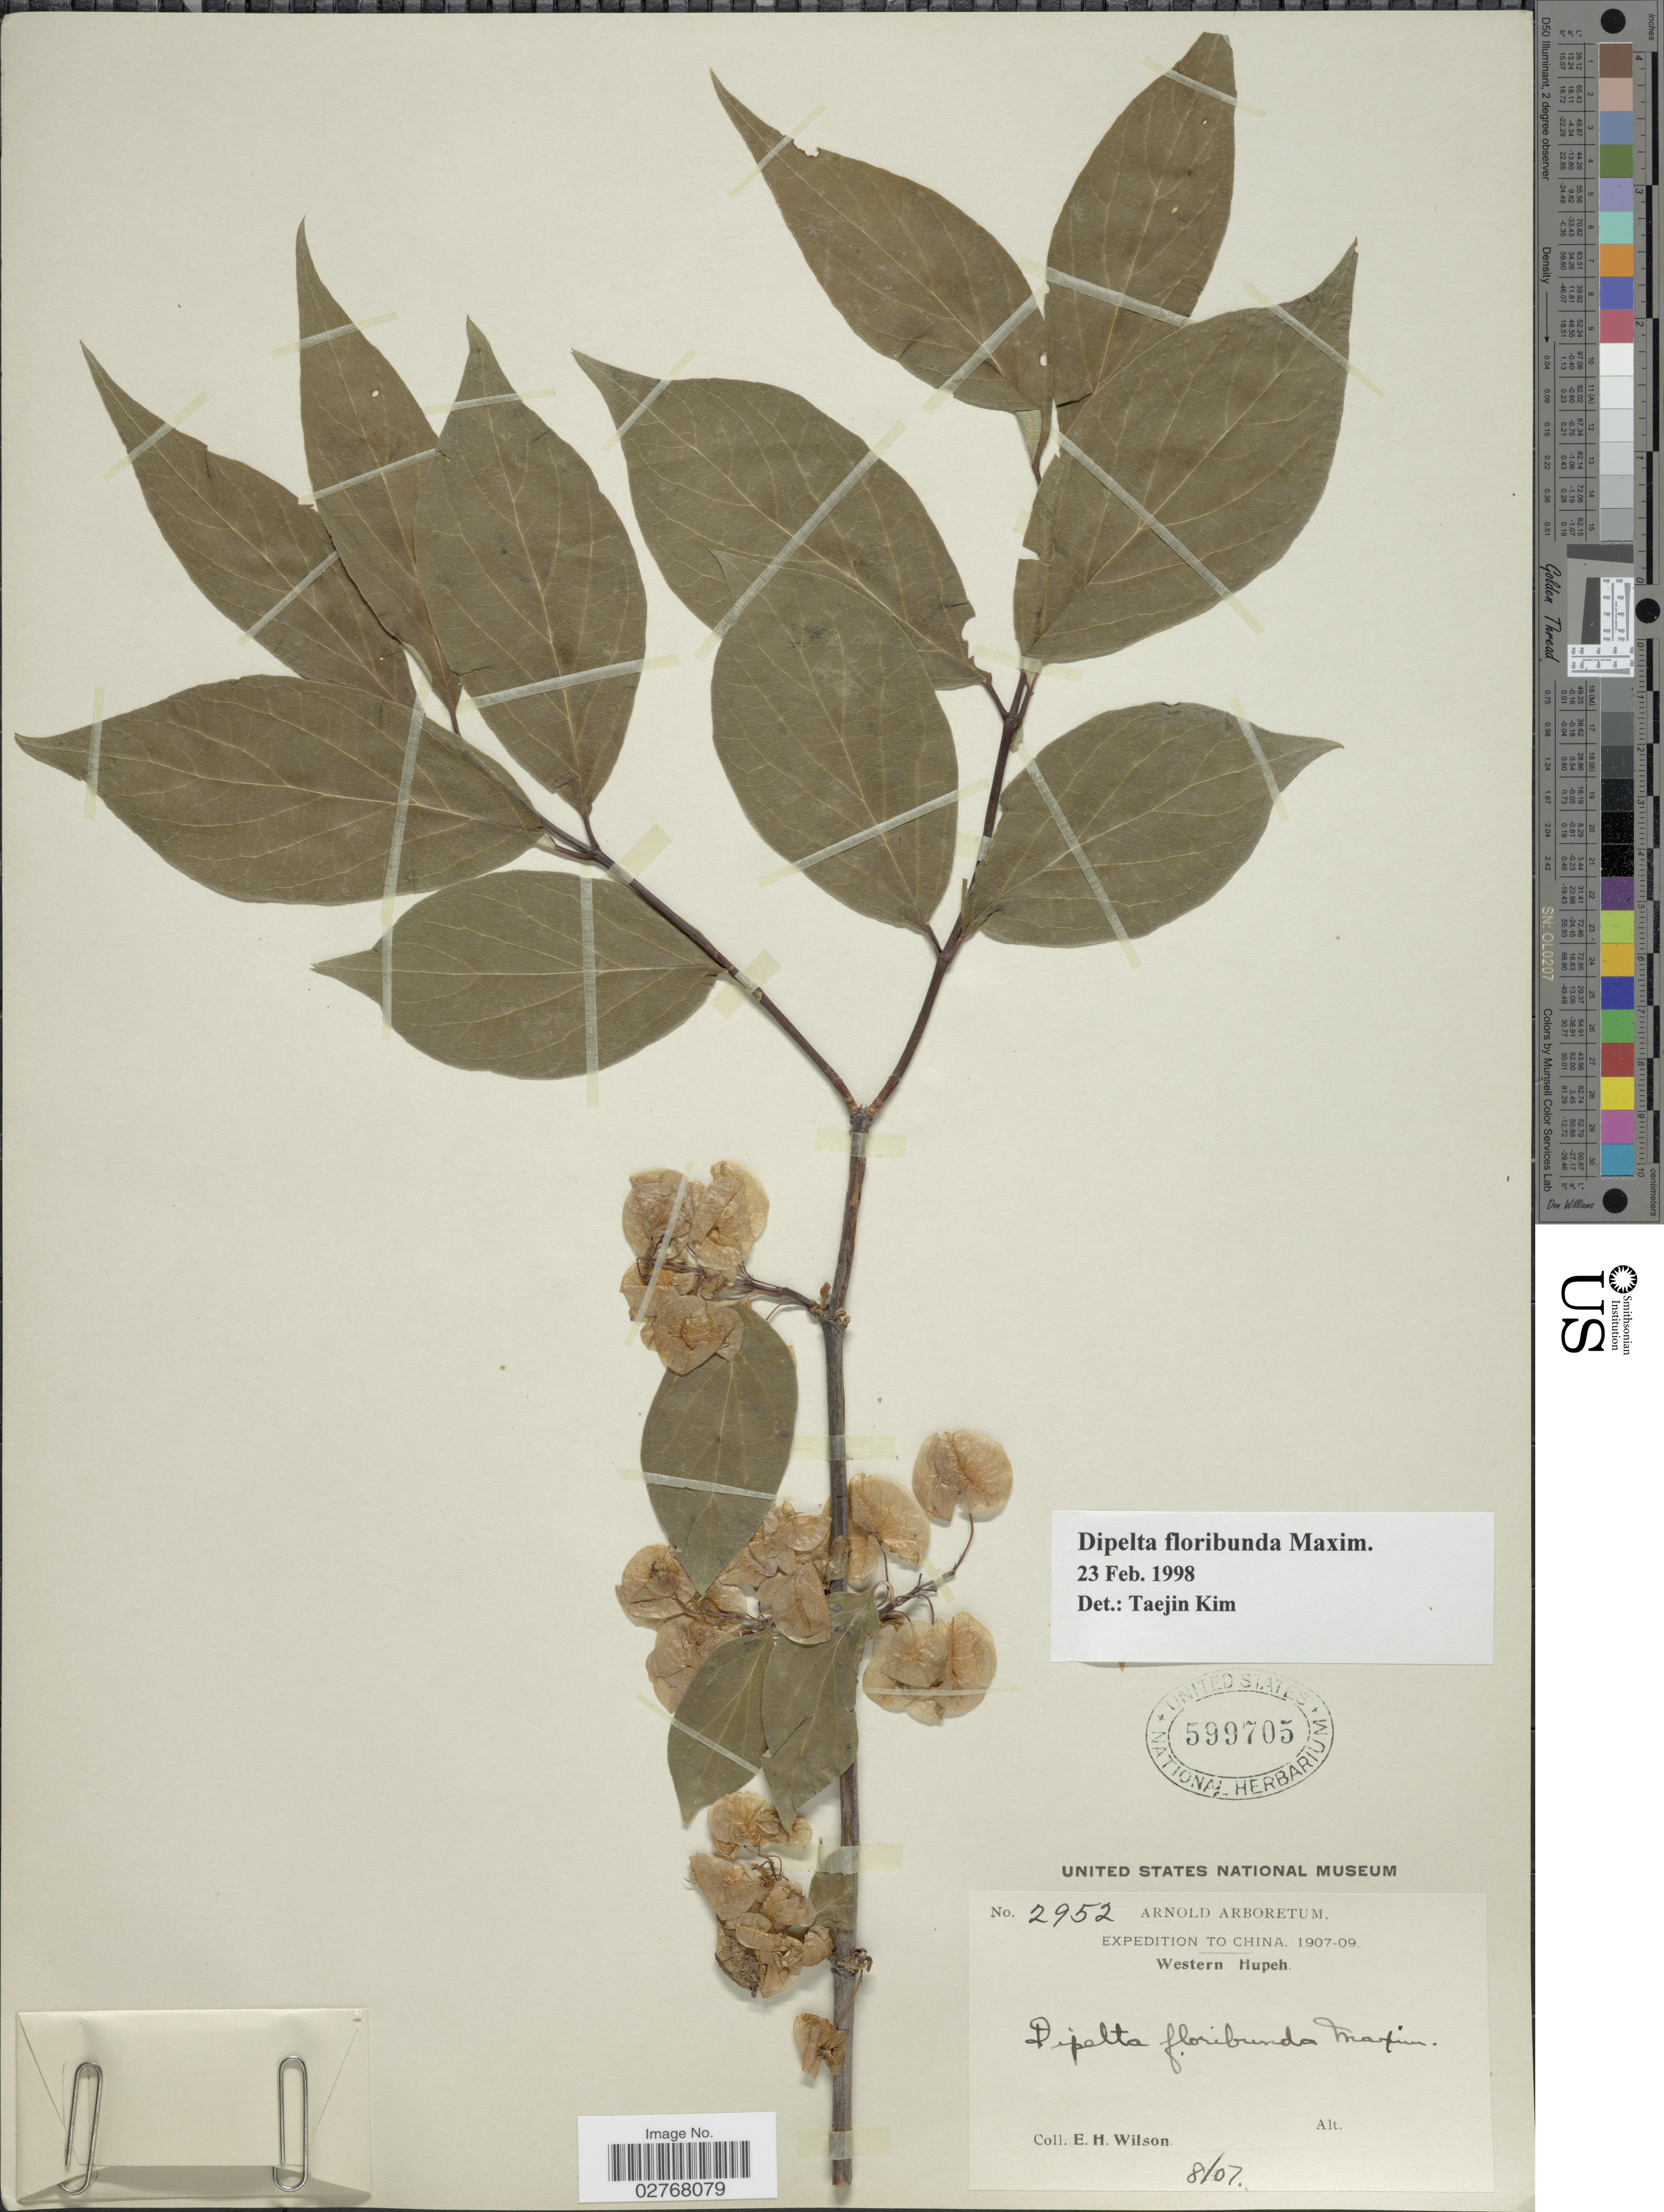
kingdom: Plantae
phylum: Tracheophyta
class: Magnoliopsida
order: Dipsacales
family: Caprifoliaceae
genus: Dipelta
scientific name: Dipelta floribunda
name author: Maxim.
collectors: E. Wilson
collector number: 2952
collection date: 1907-08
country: China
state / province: Hubei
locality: Western Hupeh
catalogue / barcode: US 599705